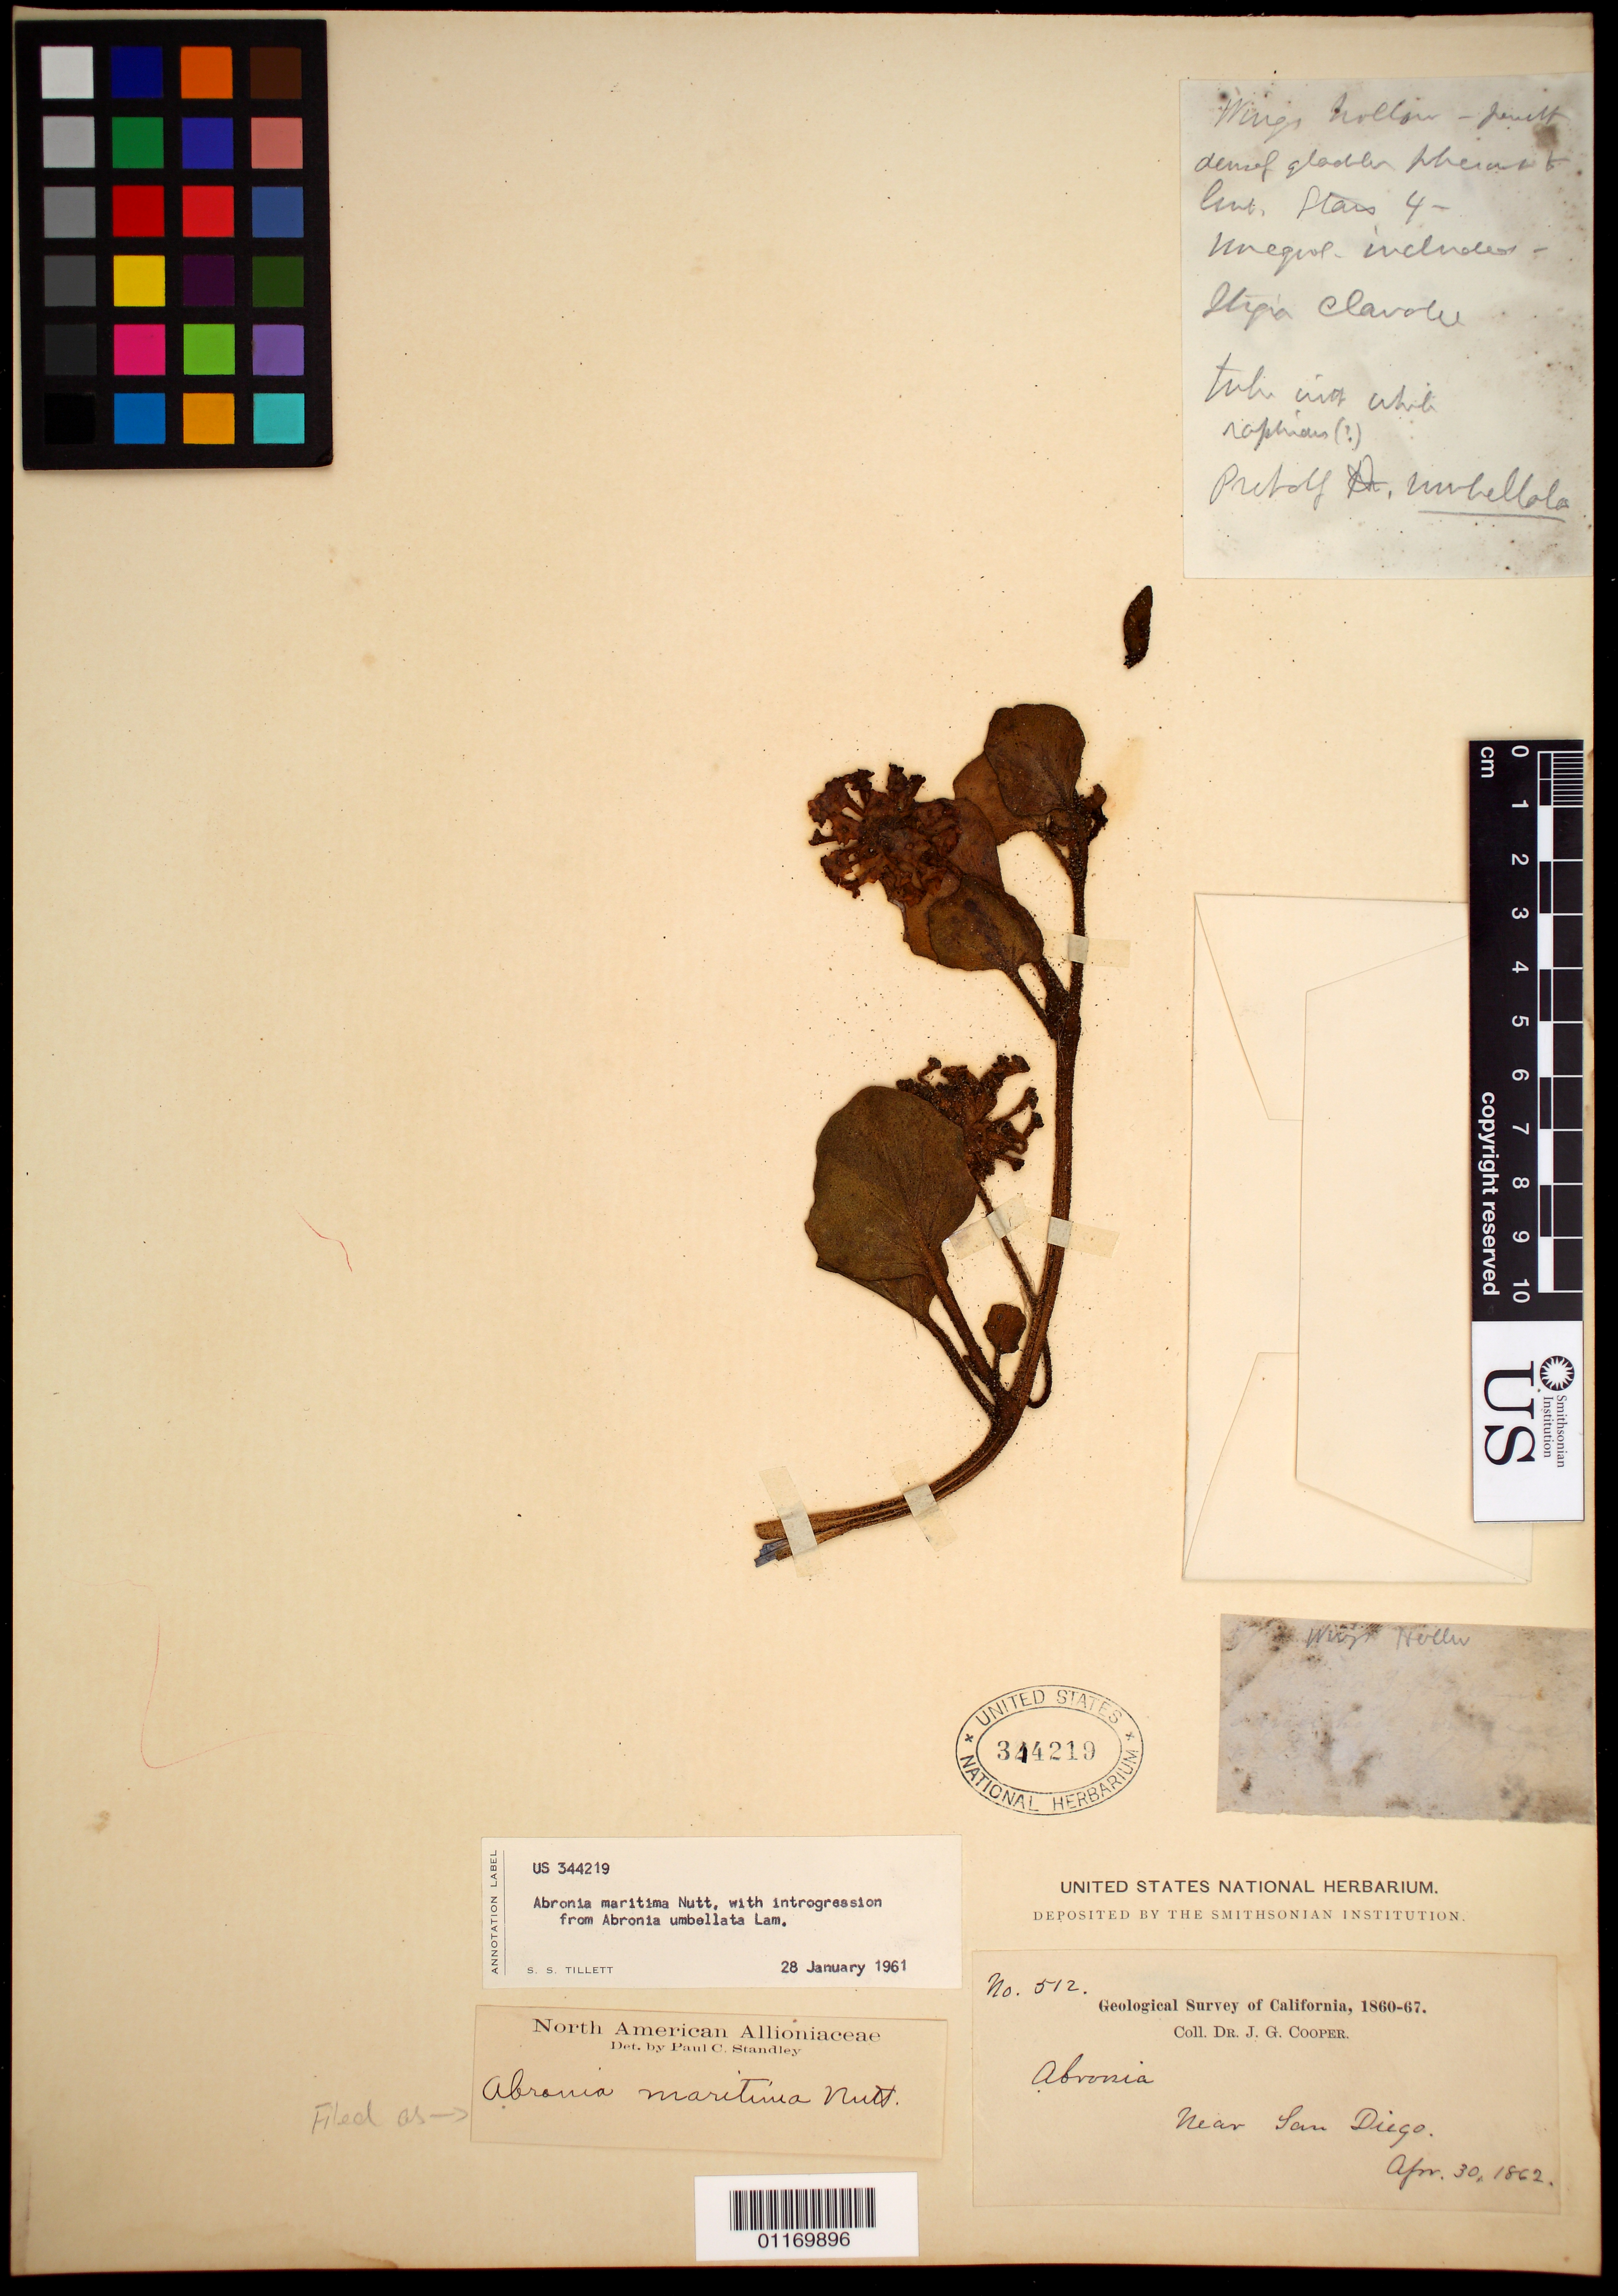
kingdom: Plantae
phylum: Tracheophyta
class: Magnoliopsida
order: Caryophyllales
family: Nyctaginaceae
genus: Abronia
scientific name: Abronia maritima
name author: Nutt. ex S. Watson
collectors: J. G. Cooper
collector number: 512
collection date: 1862-04-30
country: United States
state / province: California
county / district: San Diego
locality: Near San Diego.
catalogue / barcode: US 344219